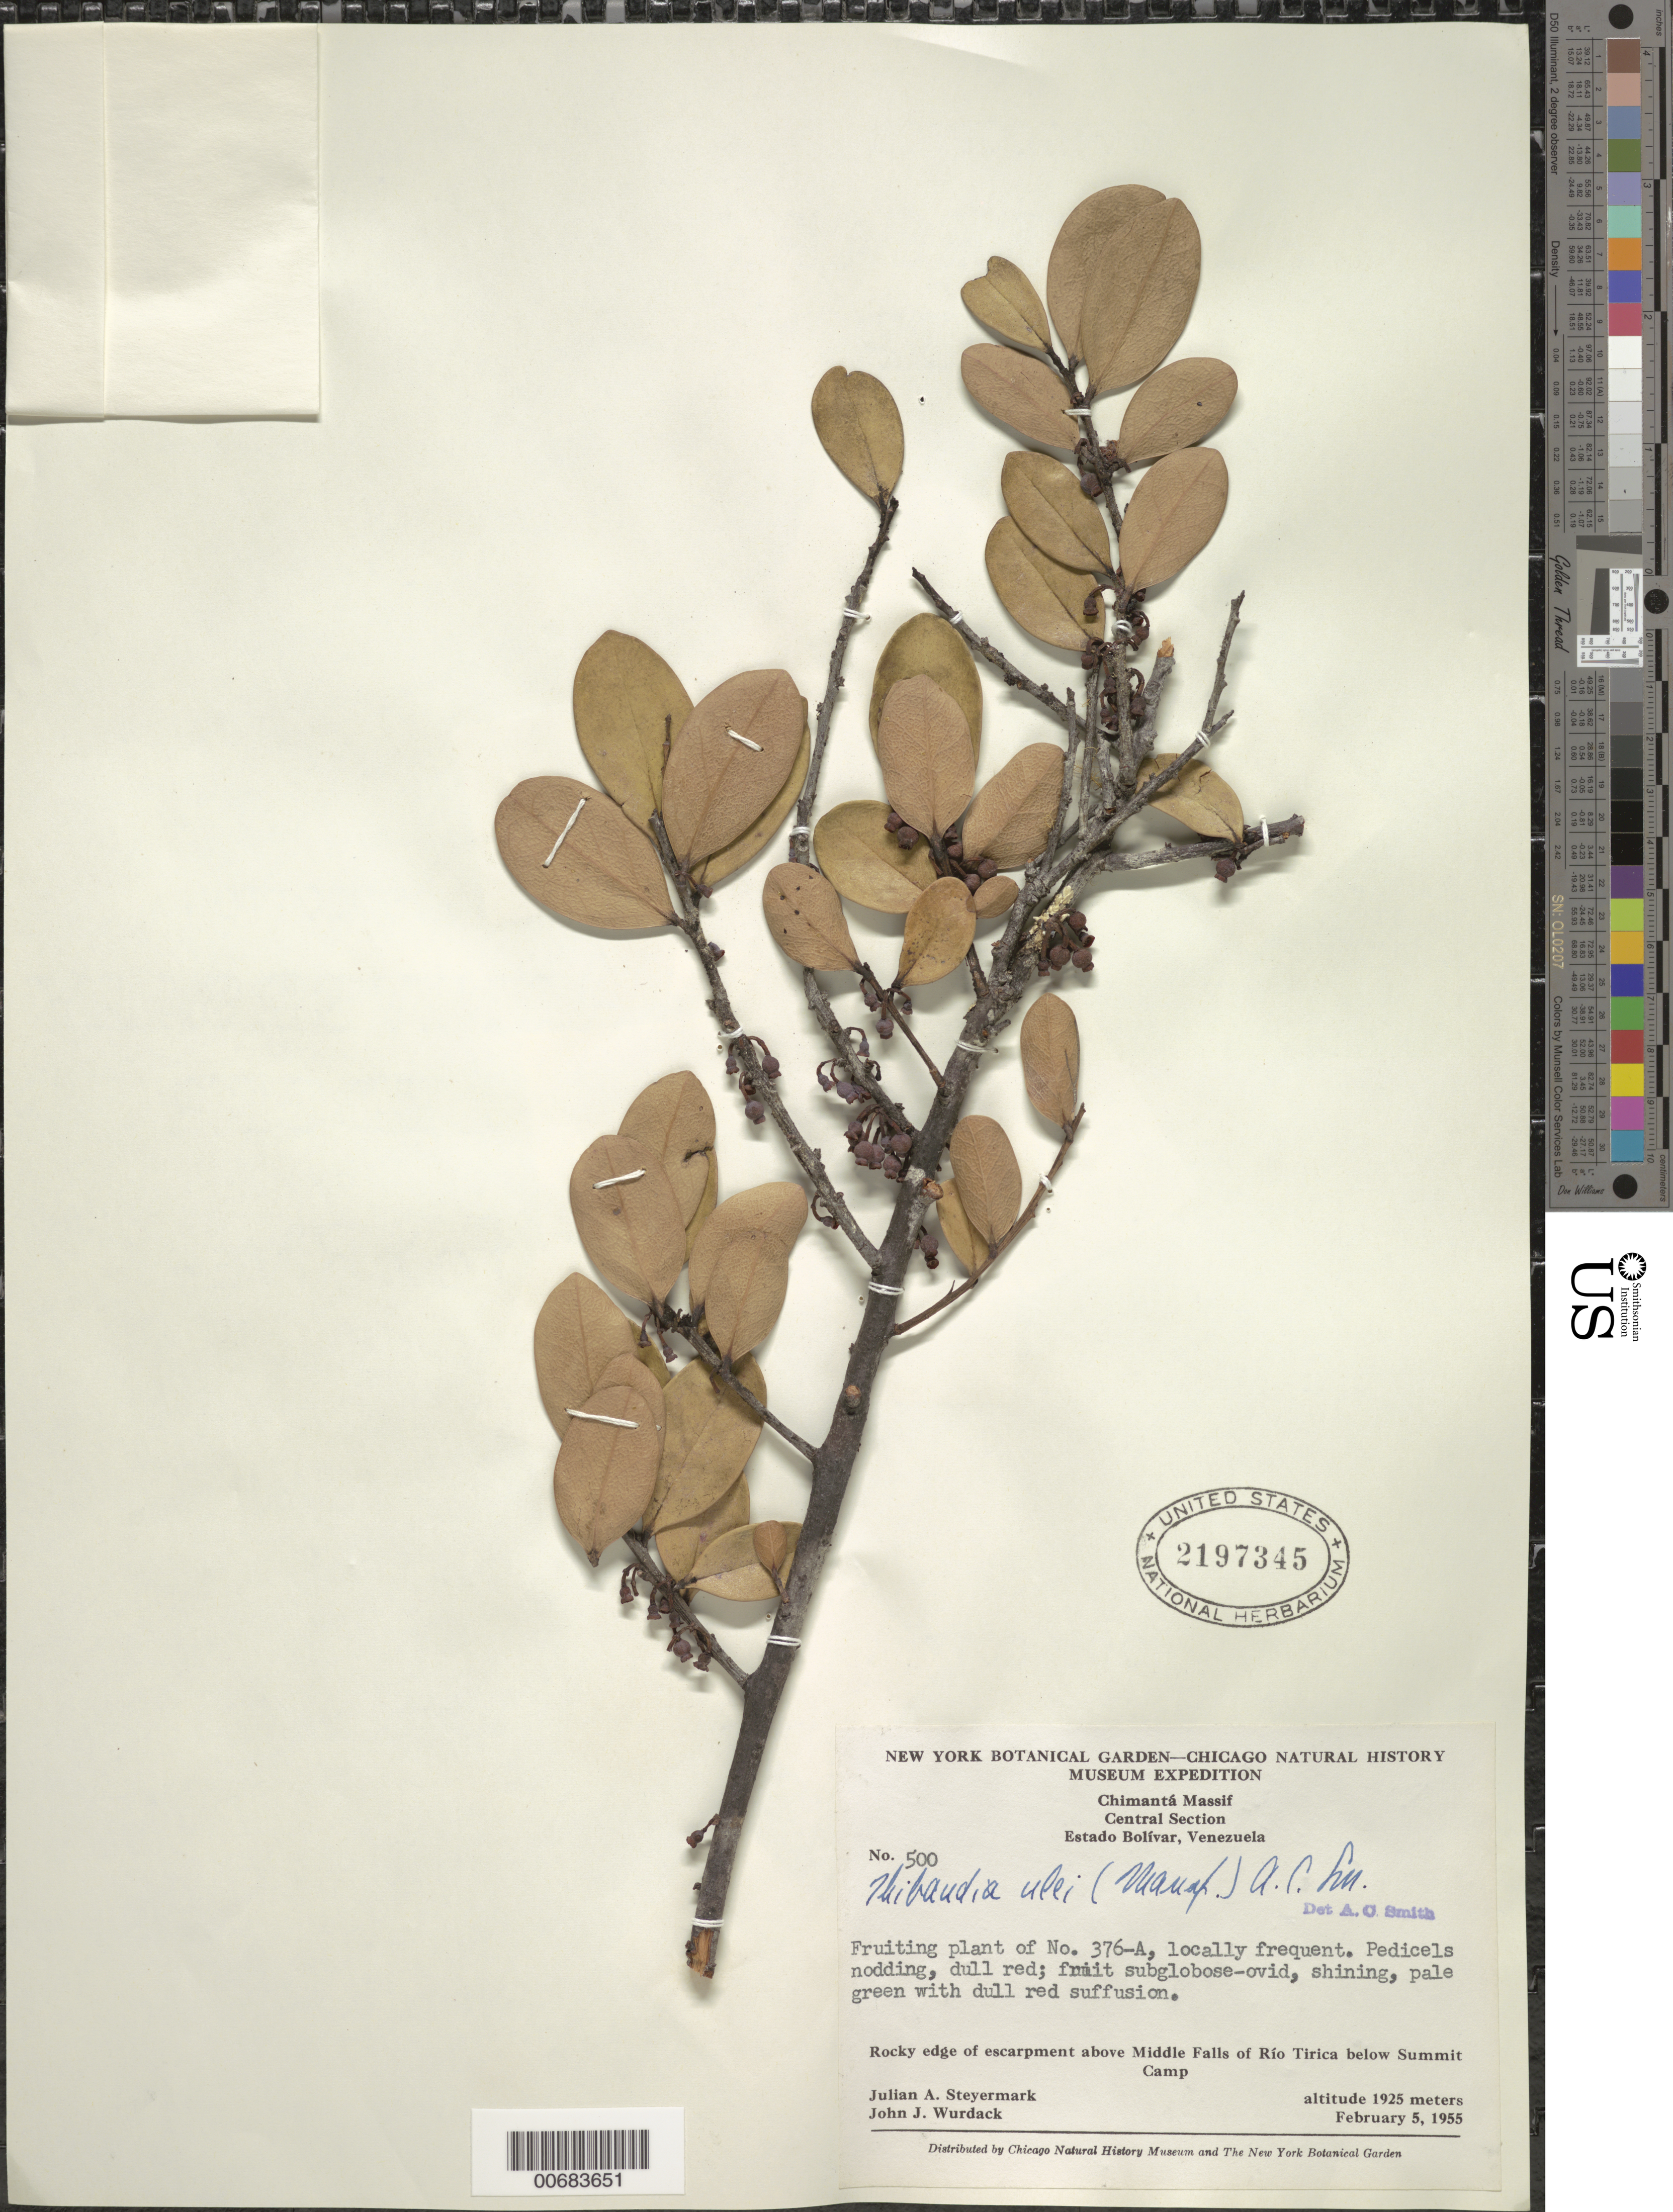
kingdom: Plantae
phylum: Tracheophyta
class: Magnoliopsida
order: Ericales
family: Ericaceae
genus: Thibaudia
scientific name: Thibaudia ulei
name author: A.C. Sm.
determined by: Smith, A. C.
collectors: J. Steyermark & J. J. Wurdack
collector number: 55 500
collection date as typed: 5-Feb-55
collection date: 1955-02-05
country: Venezuela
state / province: Bolívar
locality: Chimantá Massif, Central section, below summit camp above middle falls near Río Tirica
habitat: Rocky edge of escarpment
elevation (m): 1925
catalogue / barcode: US 2197345